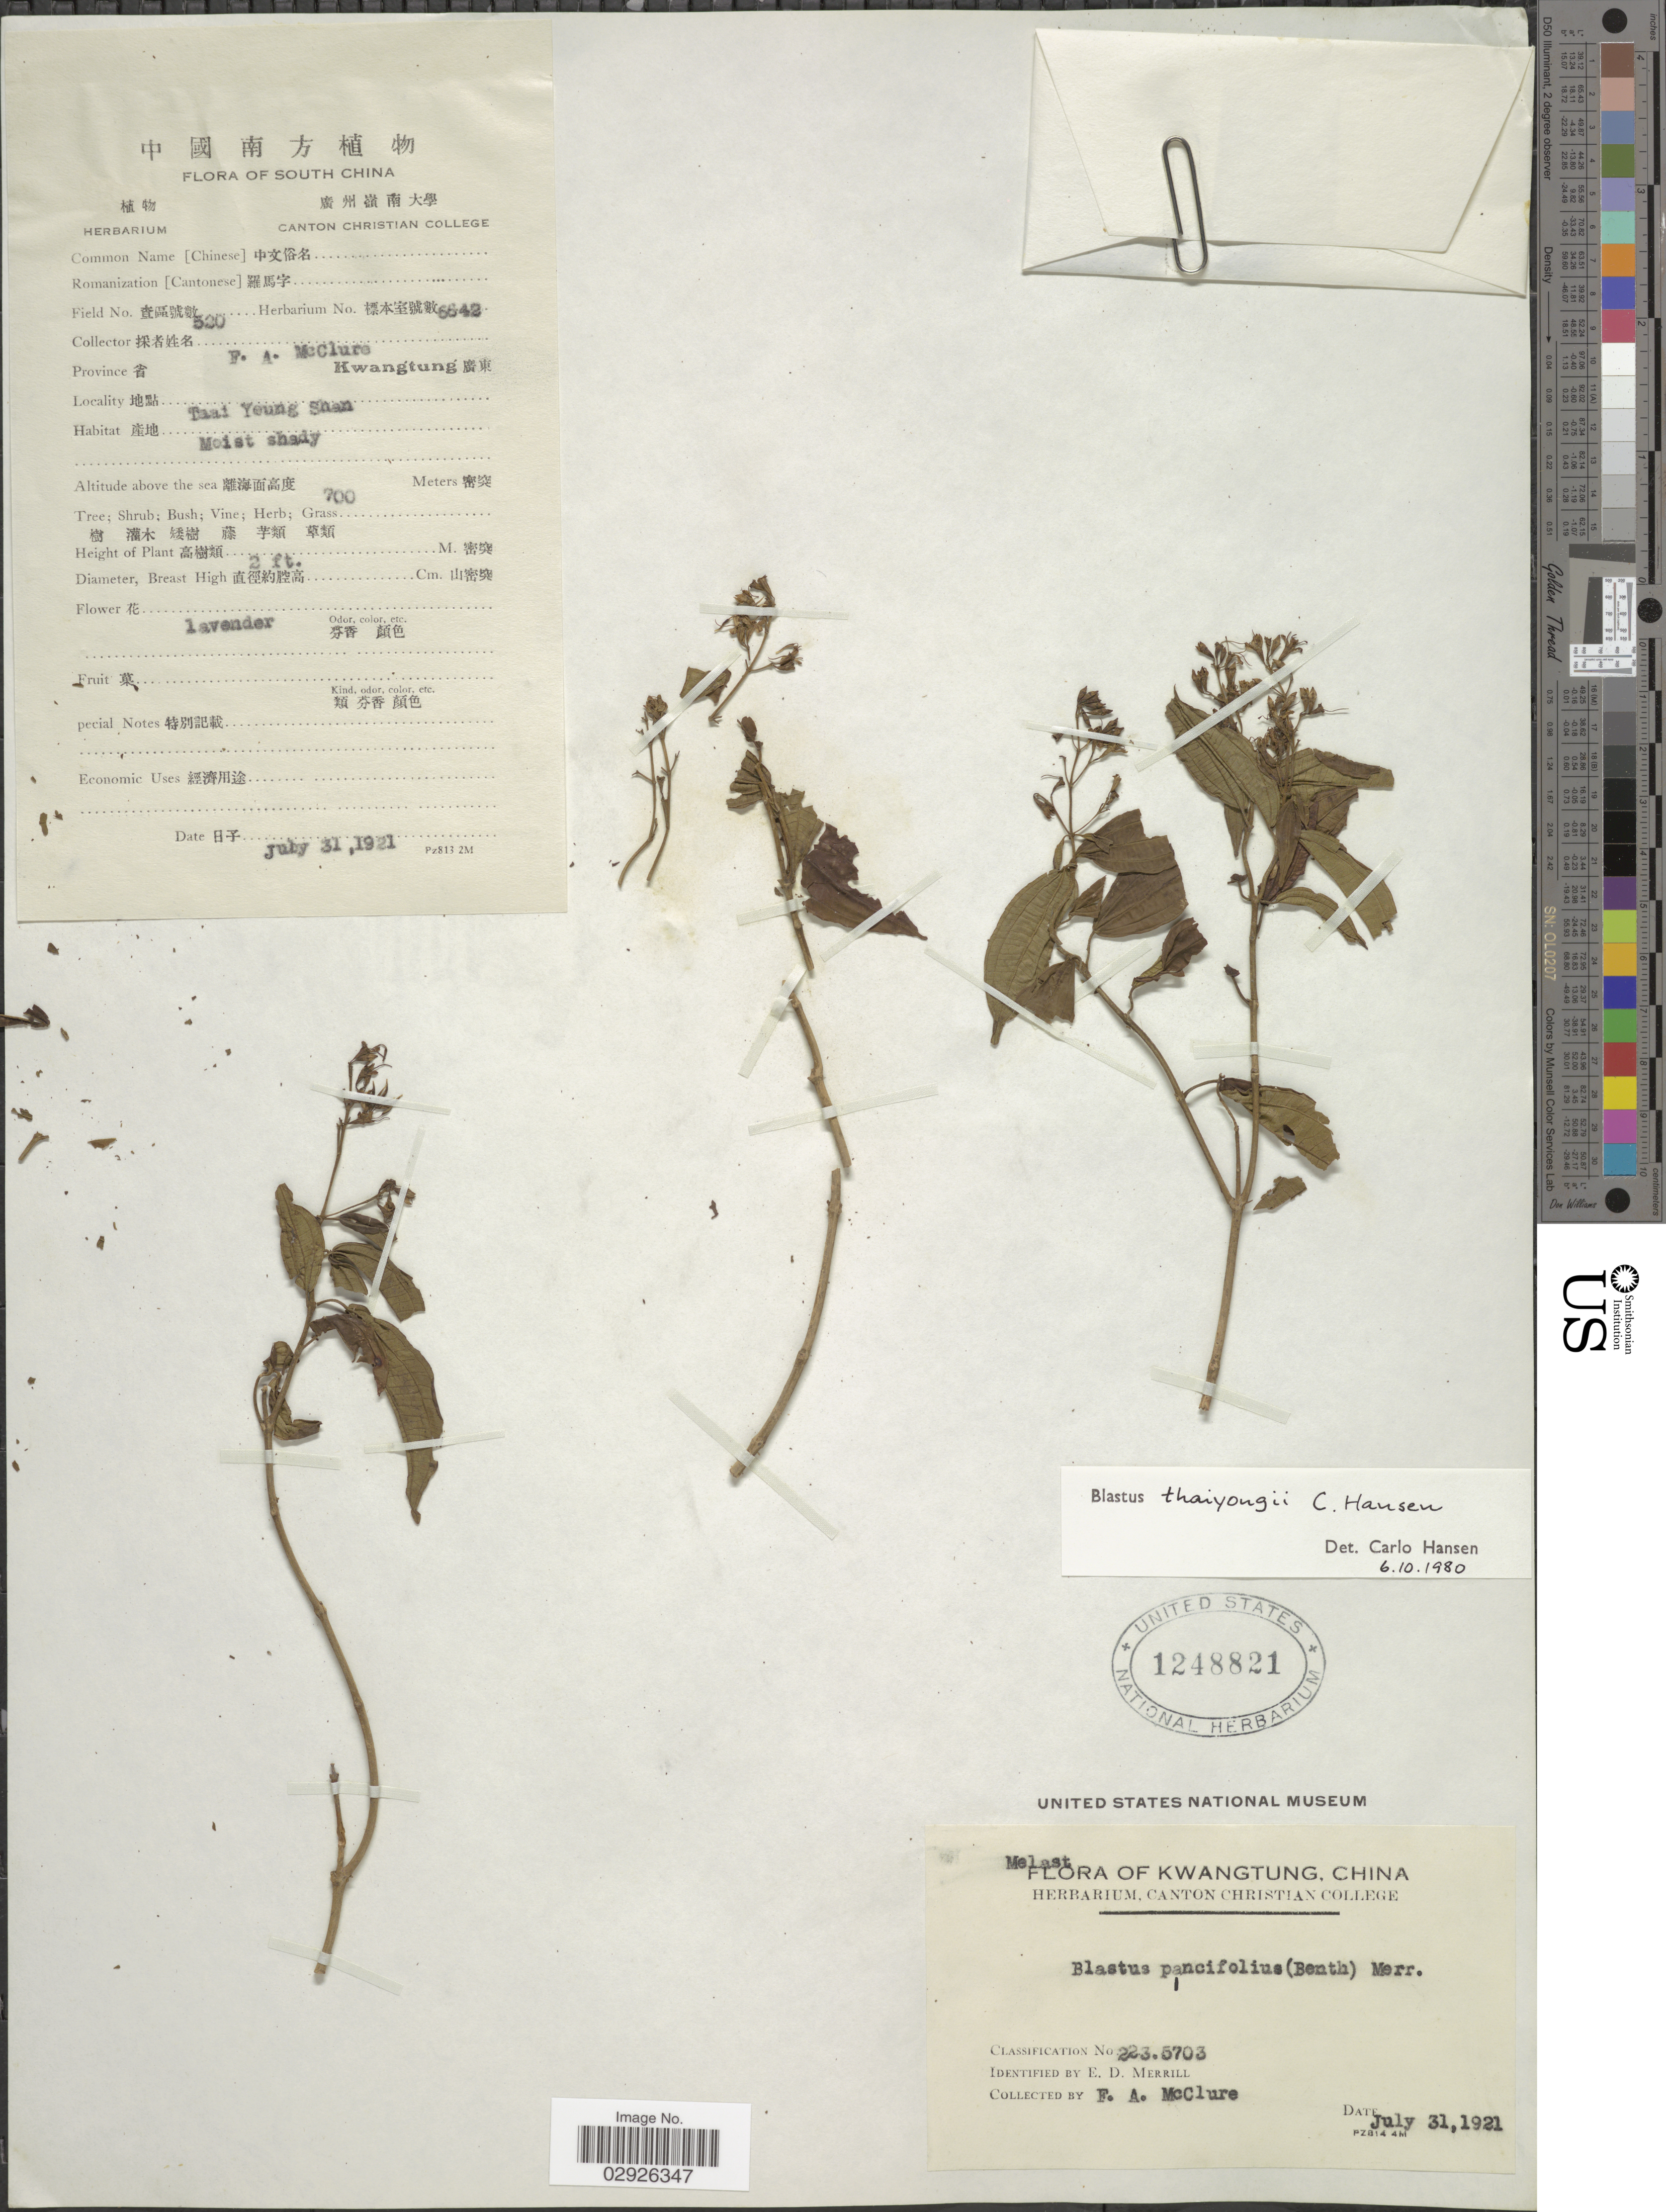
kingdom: Plantae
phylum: Tracheophyta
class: Magnoliopsida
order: Myrtales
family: Melastomataceae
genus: Blastus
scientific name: Blastus pauciflorus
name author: (Benth.) Guillaumin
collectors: F. A. McClure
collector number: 520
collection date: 1921-07-31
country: China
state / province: Guangdong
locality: Kwangtung, Taai Yeung Shan.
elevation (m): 700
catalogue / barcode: US 1248821